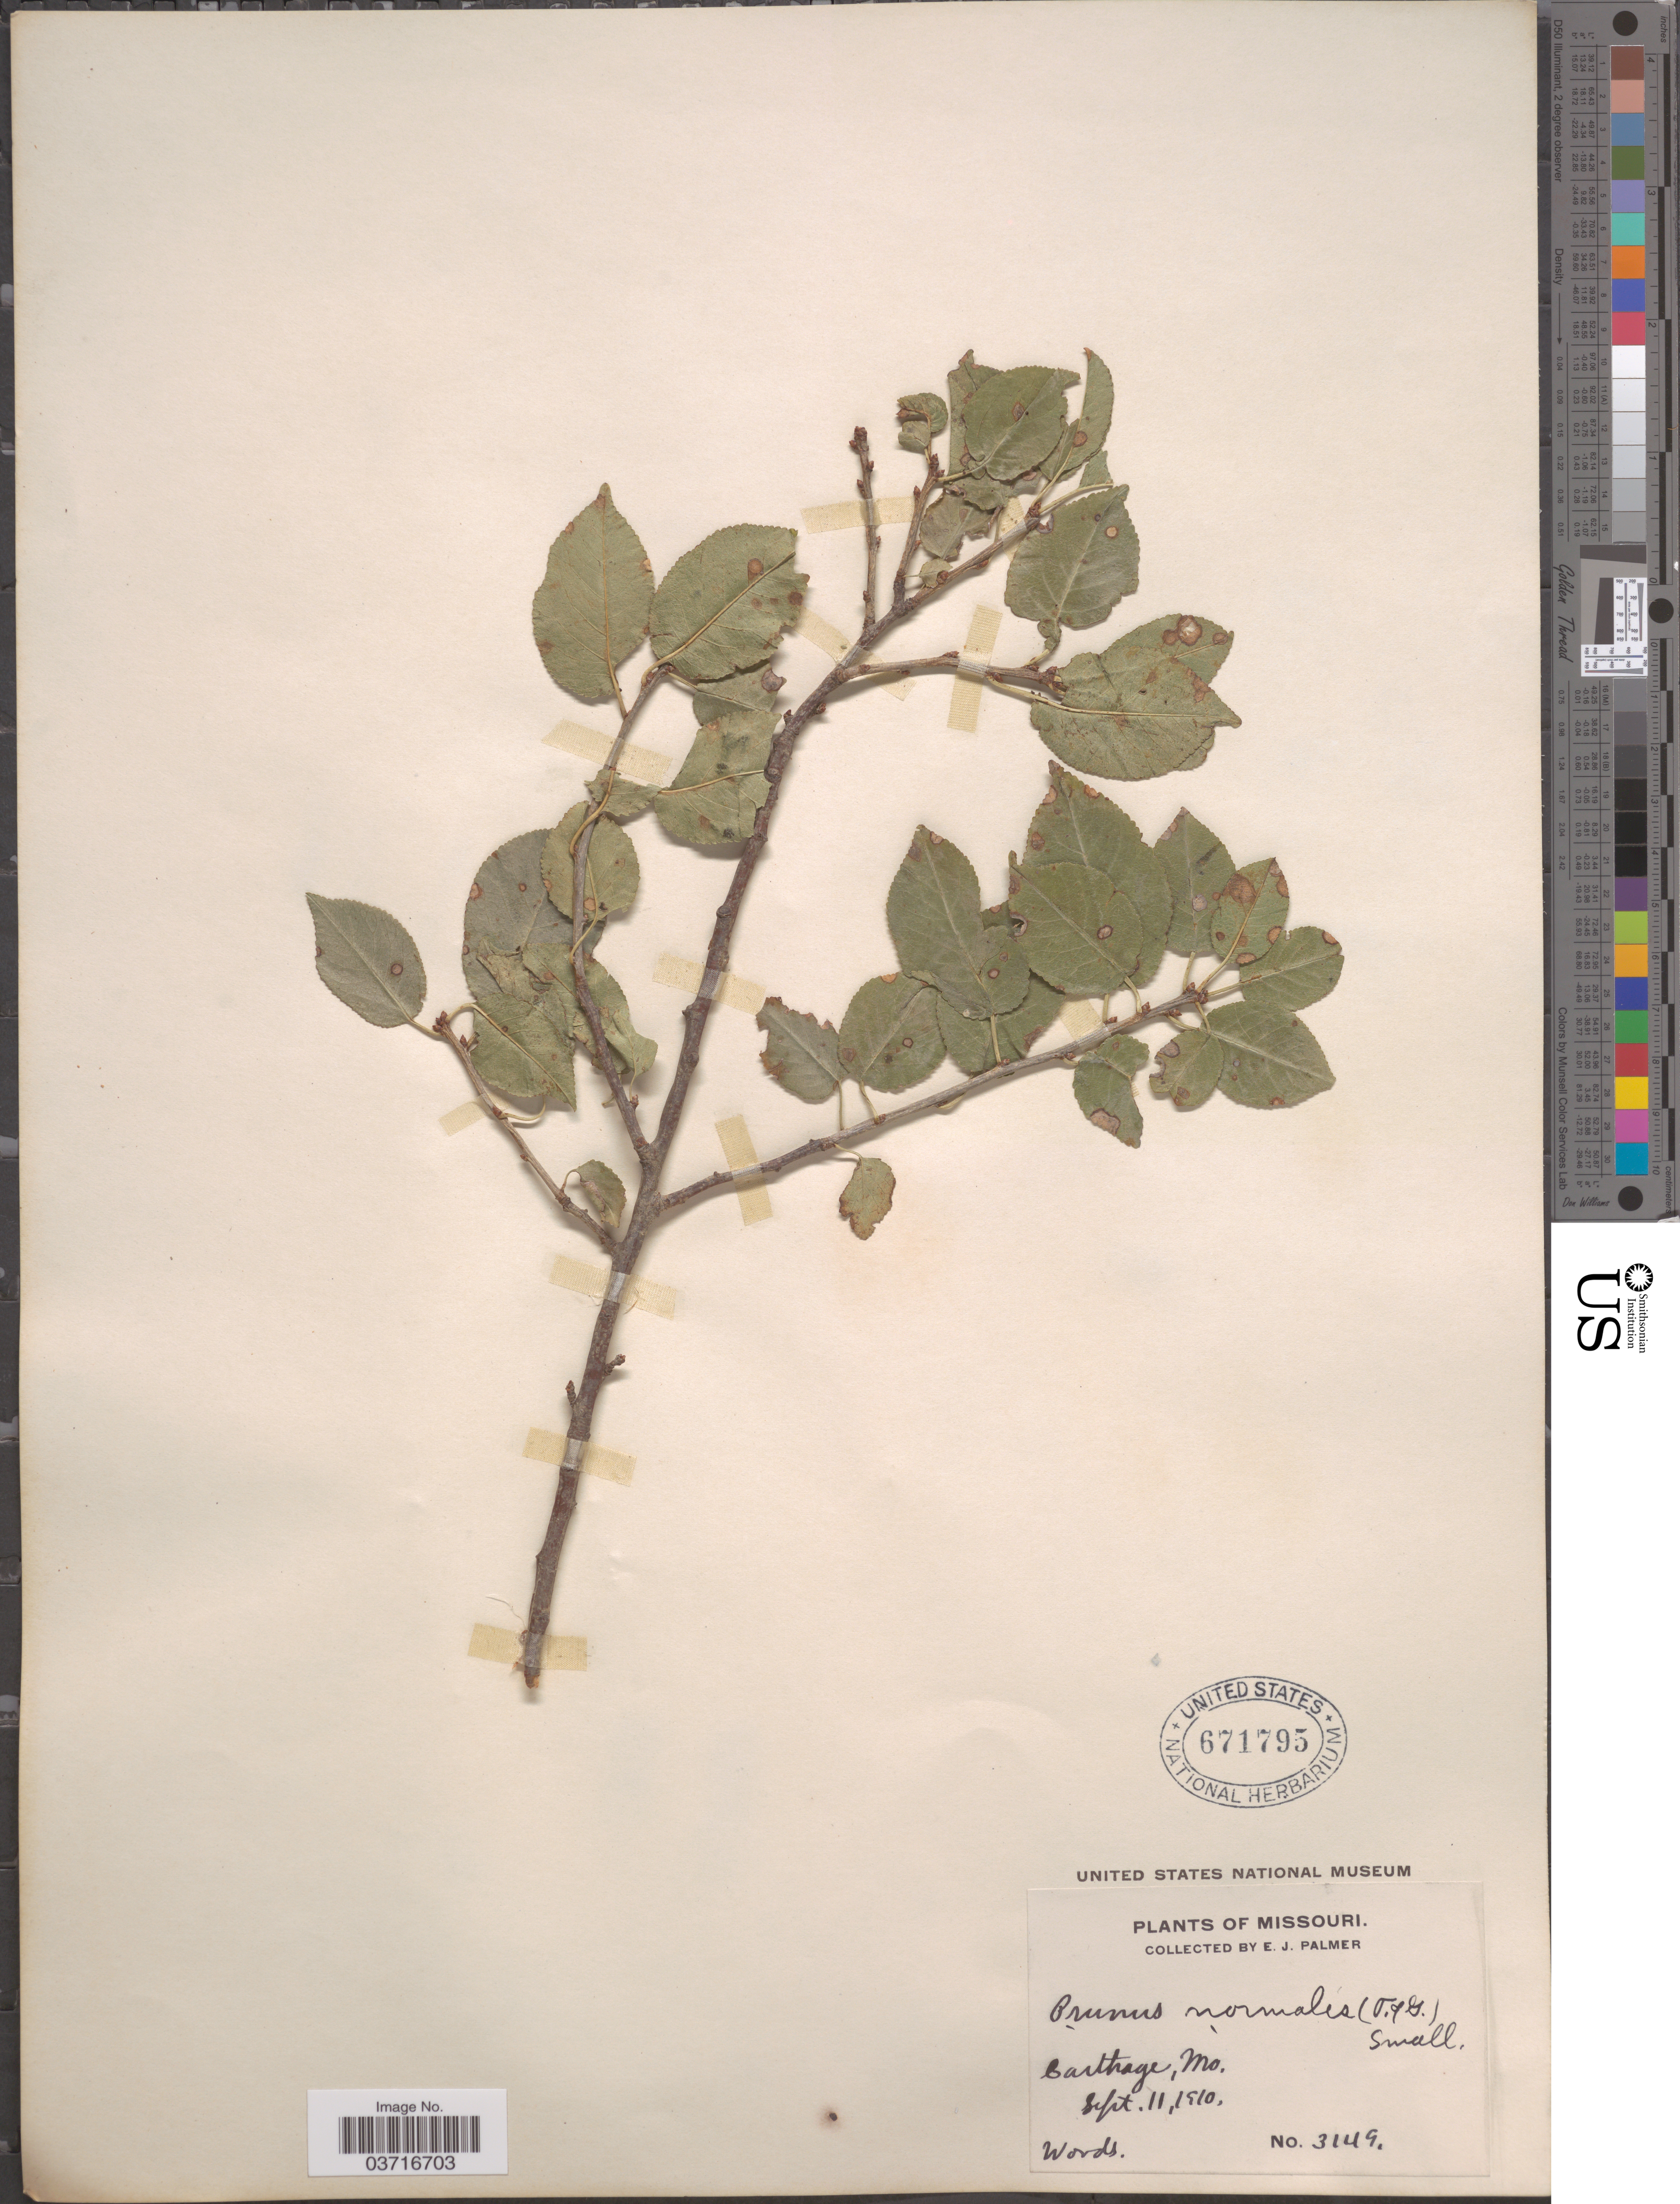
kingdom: Plantae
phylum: Tracheophyta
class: Magnoliopsida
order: Rosales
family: Rosaceae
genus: Prunus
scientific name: Prunus sp.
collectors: E. J. Palmer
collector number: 3149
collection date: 1910-09-11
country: United States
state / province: Missouri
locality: Carthage.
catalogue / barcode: US 671795